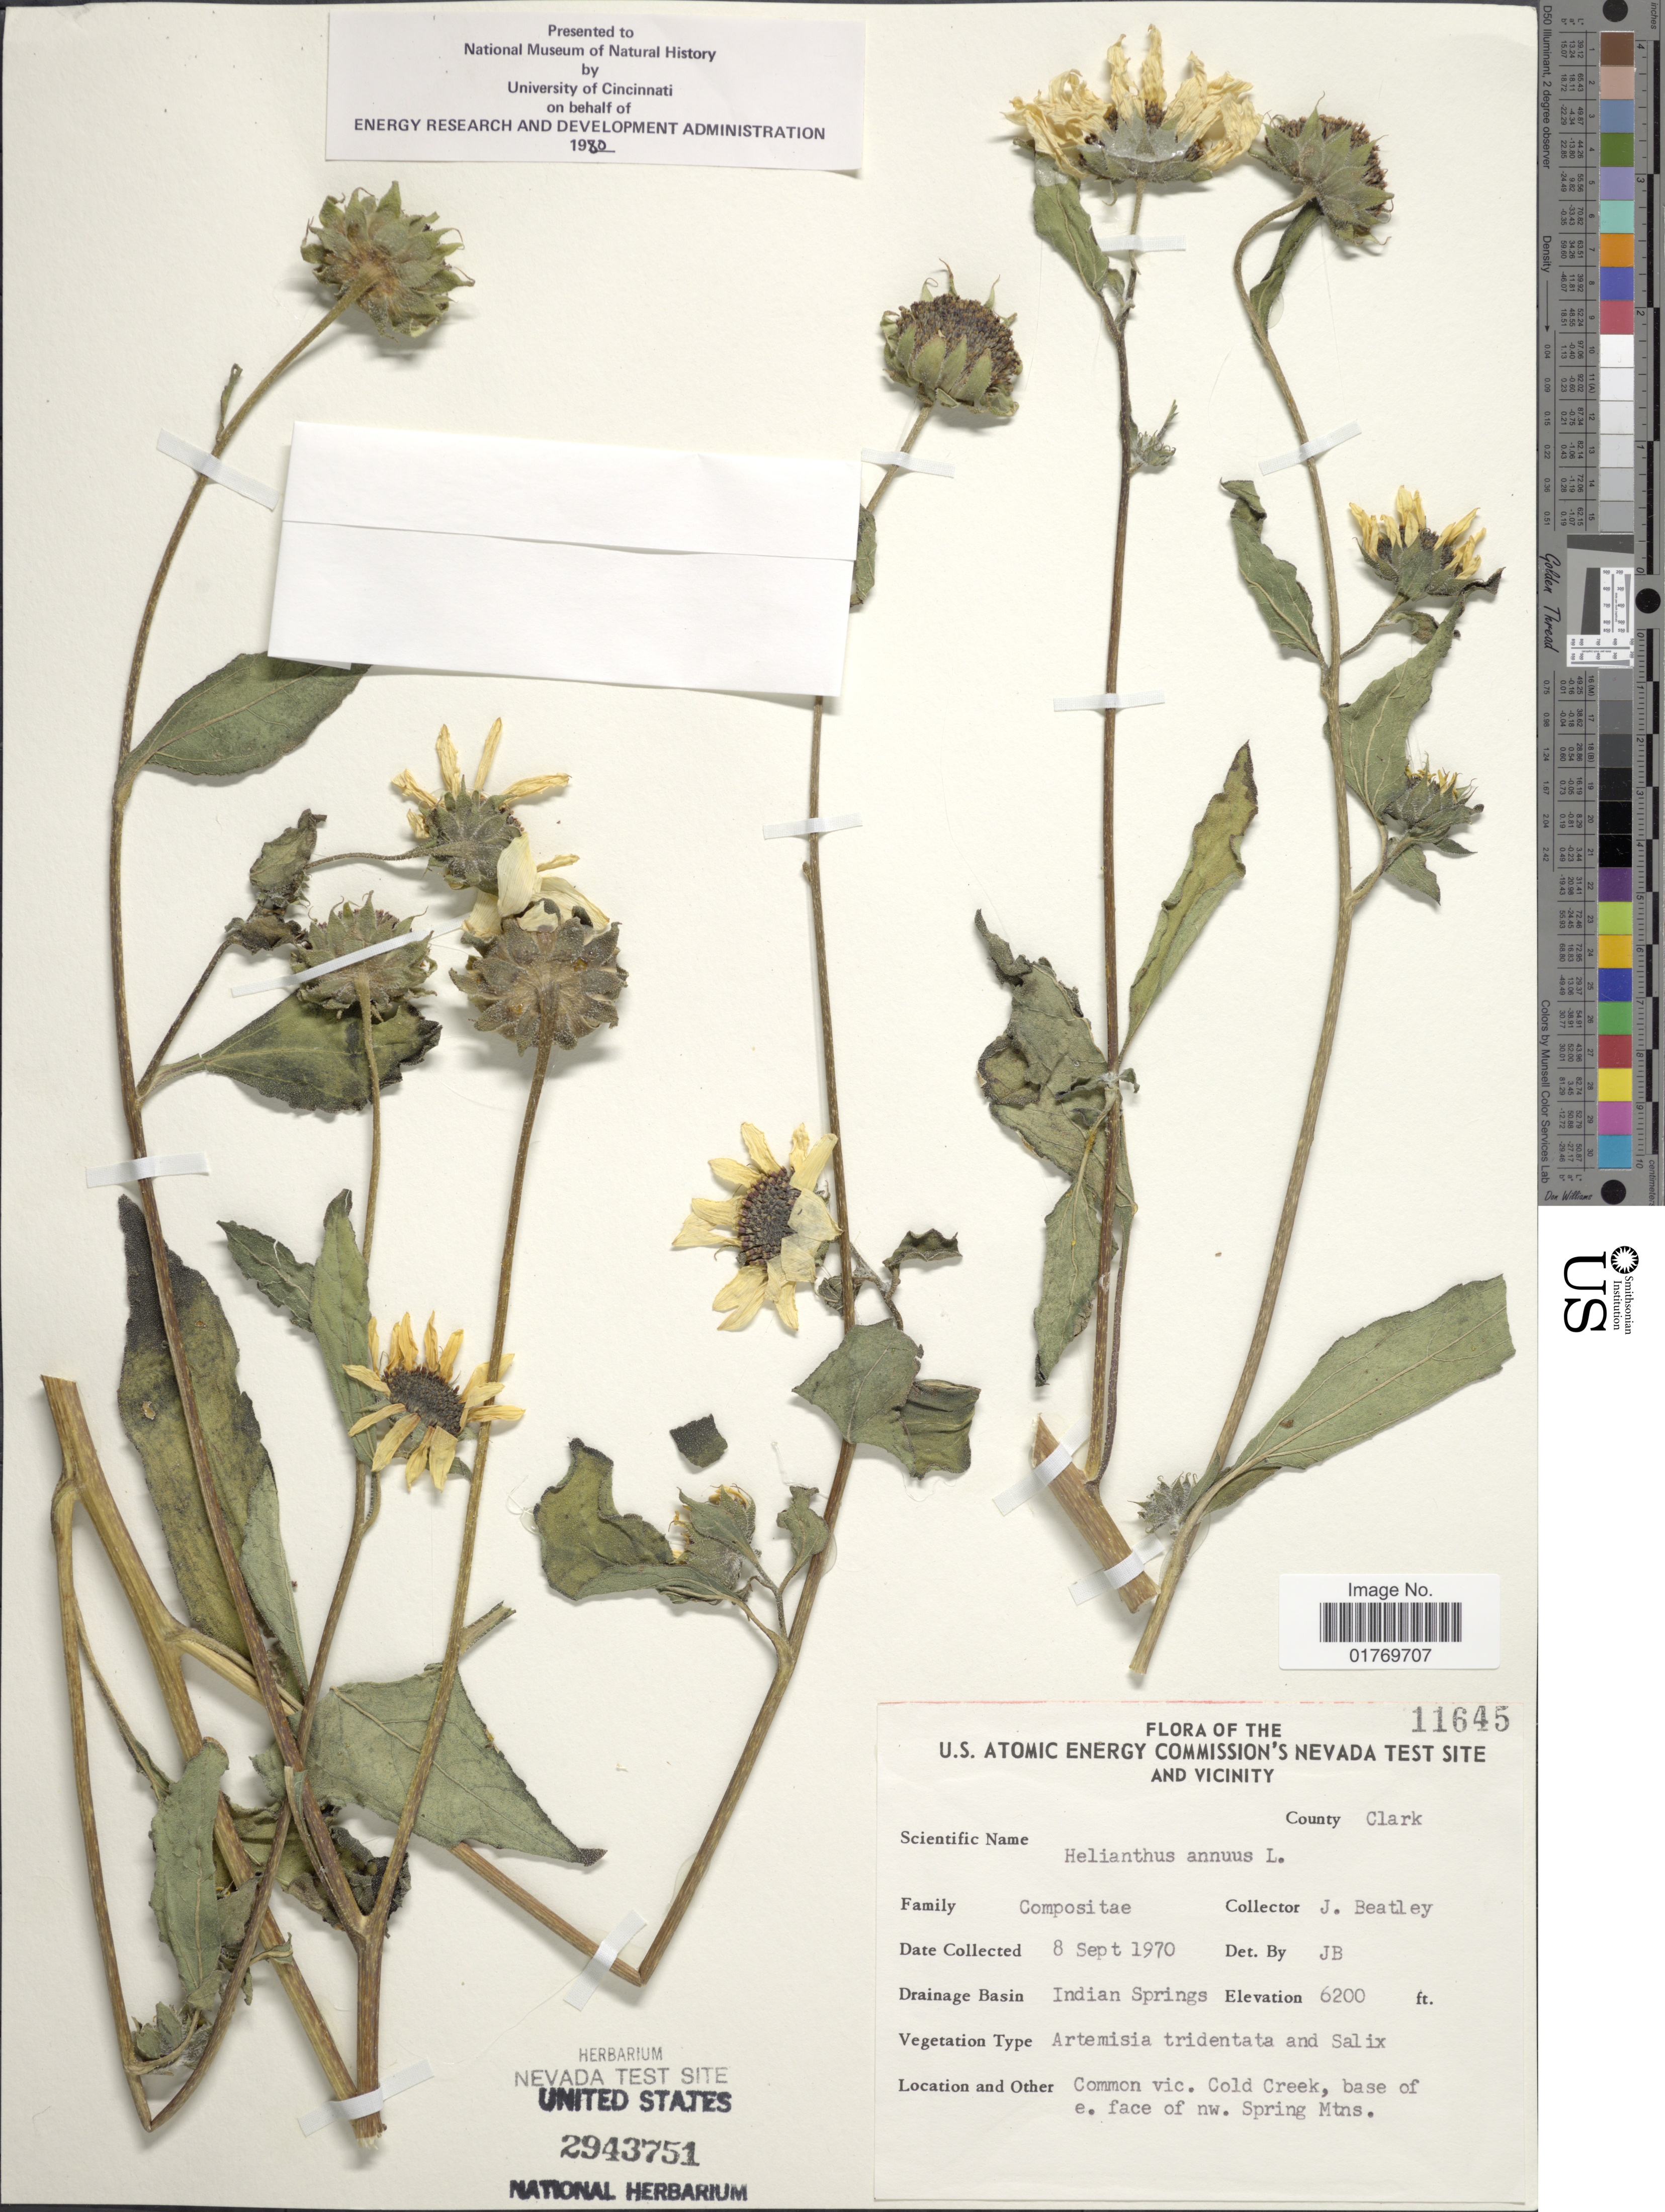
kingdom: Plantae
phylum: Tracheophyta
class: Magnoliopsida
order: Asterales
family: Asteraceae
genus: Helianthus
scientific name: Helianthus annuus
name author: L.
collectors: J. C. Beatley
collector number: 11645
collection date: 1970-09-08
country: United States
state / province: Nevada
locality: U. S. Atomic Energy Commision' s Nevada Test Site And Vicinity, County Clark, Drainage Basin Indian Springs, Common vic. Cold Creek, base of e. face of nw. Spring Mtns.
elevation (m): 1890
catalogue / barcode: US 2943751